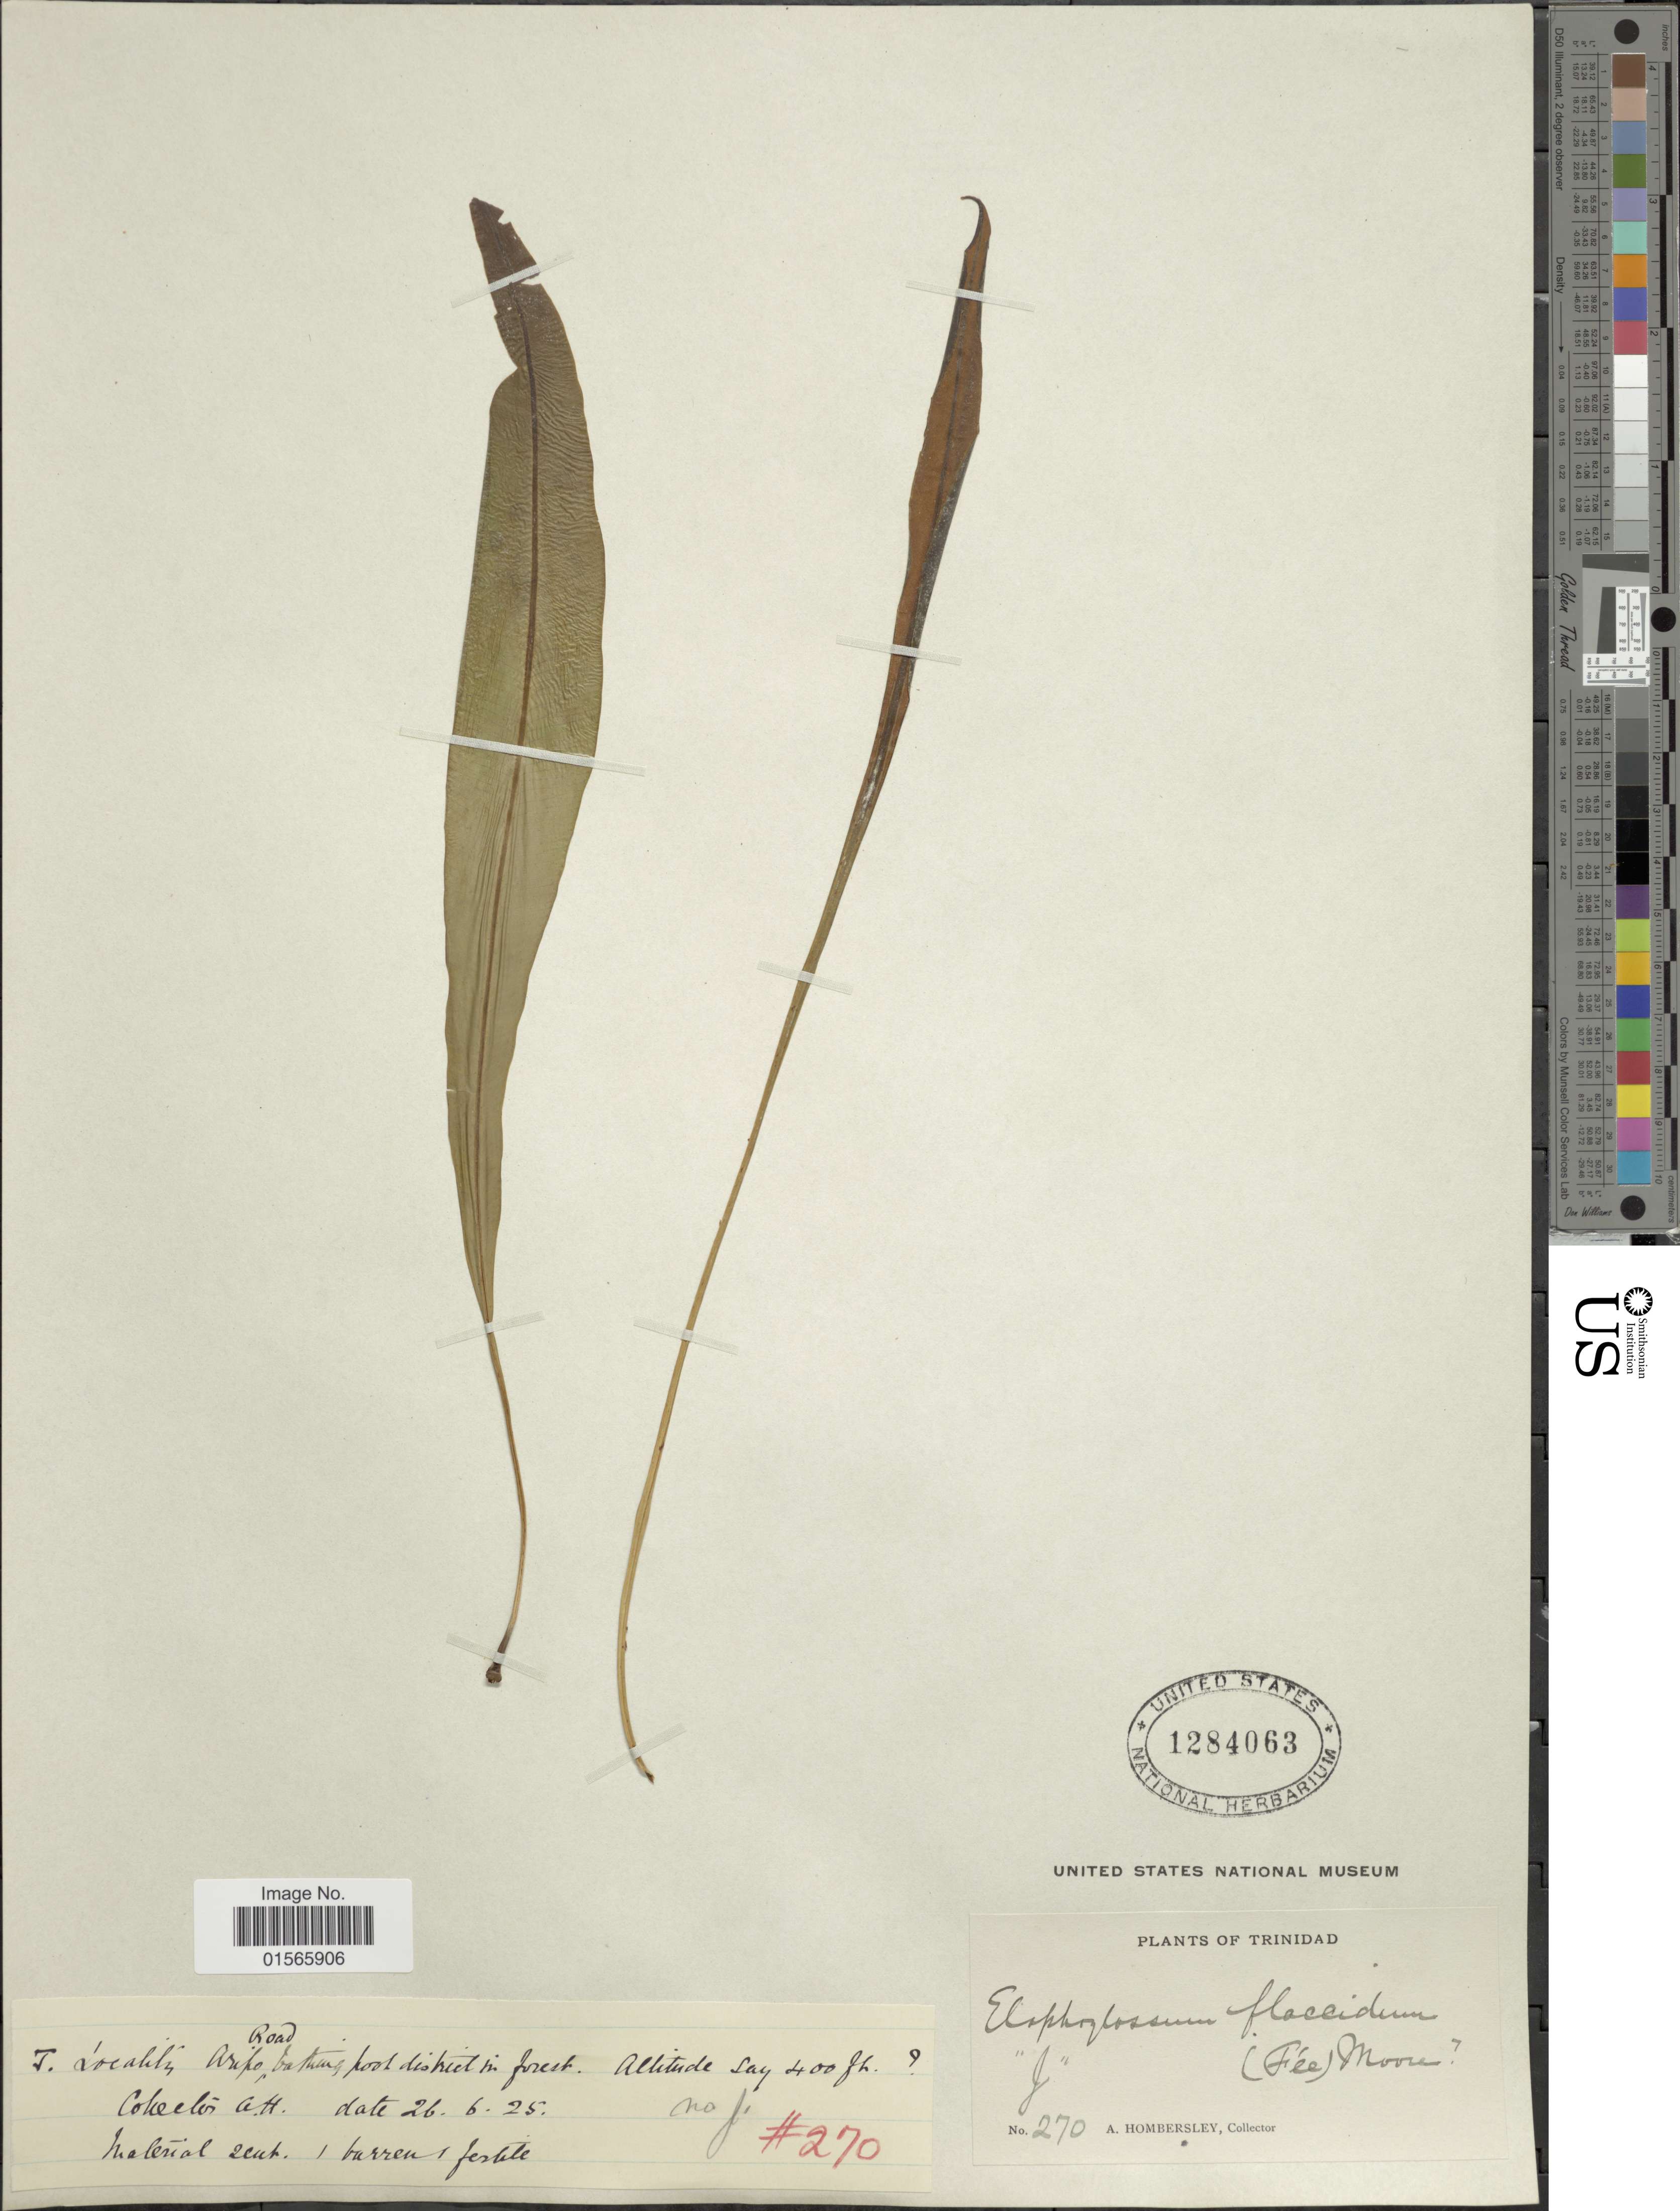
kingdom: Plantae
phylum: Tracheophyta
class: Polypodiopsida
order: Polypodiales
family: Dryopteridaceae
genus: Elaphoglossum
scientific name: Elaphoglossum rigidum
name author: (Aubl.) Urb.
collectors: A. Hombersley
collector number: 270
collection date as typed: Transcribed d/m/y: 26/6/25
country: Trinidad and Tobago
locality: Trinidad, Aripo Road, bathing pool district in forest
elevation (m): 122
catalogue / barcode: US 1284063